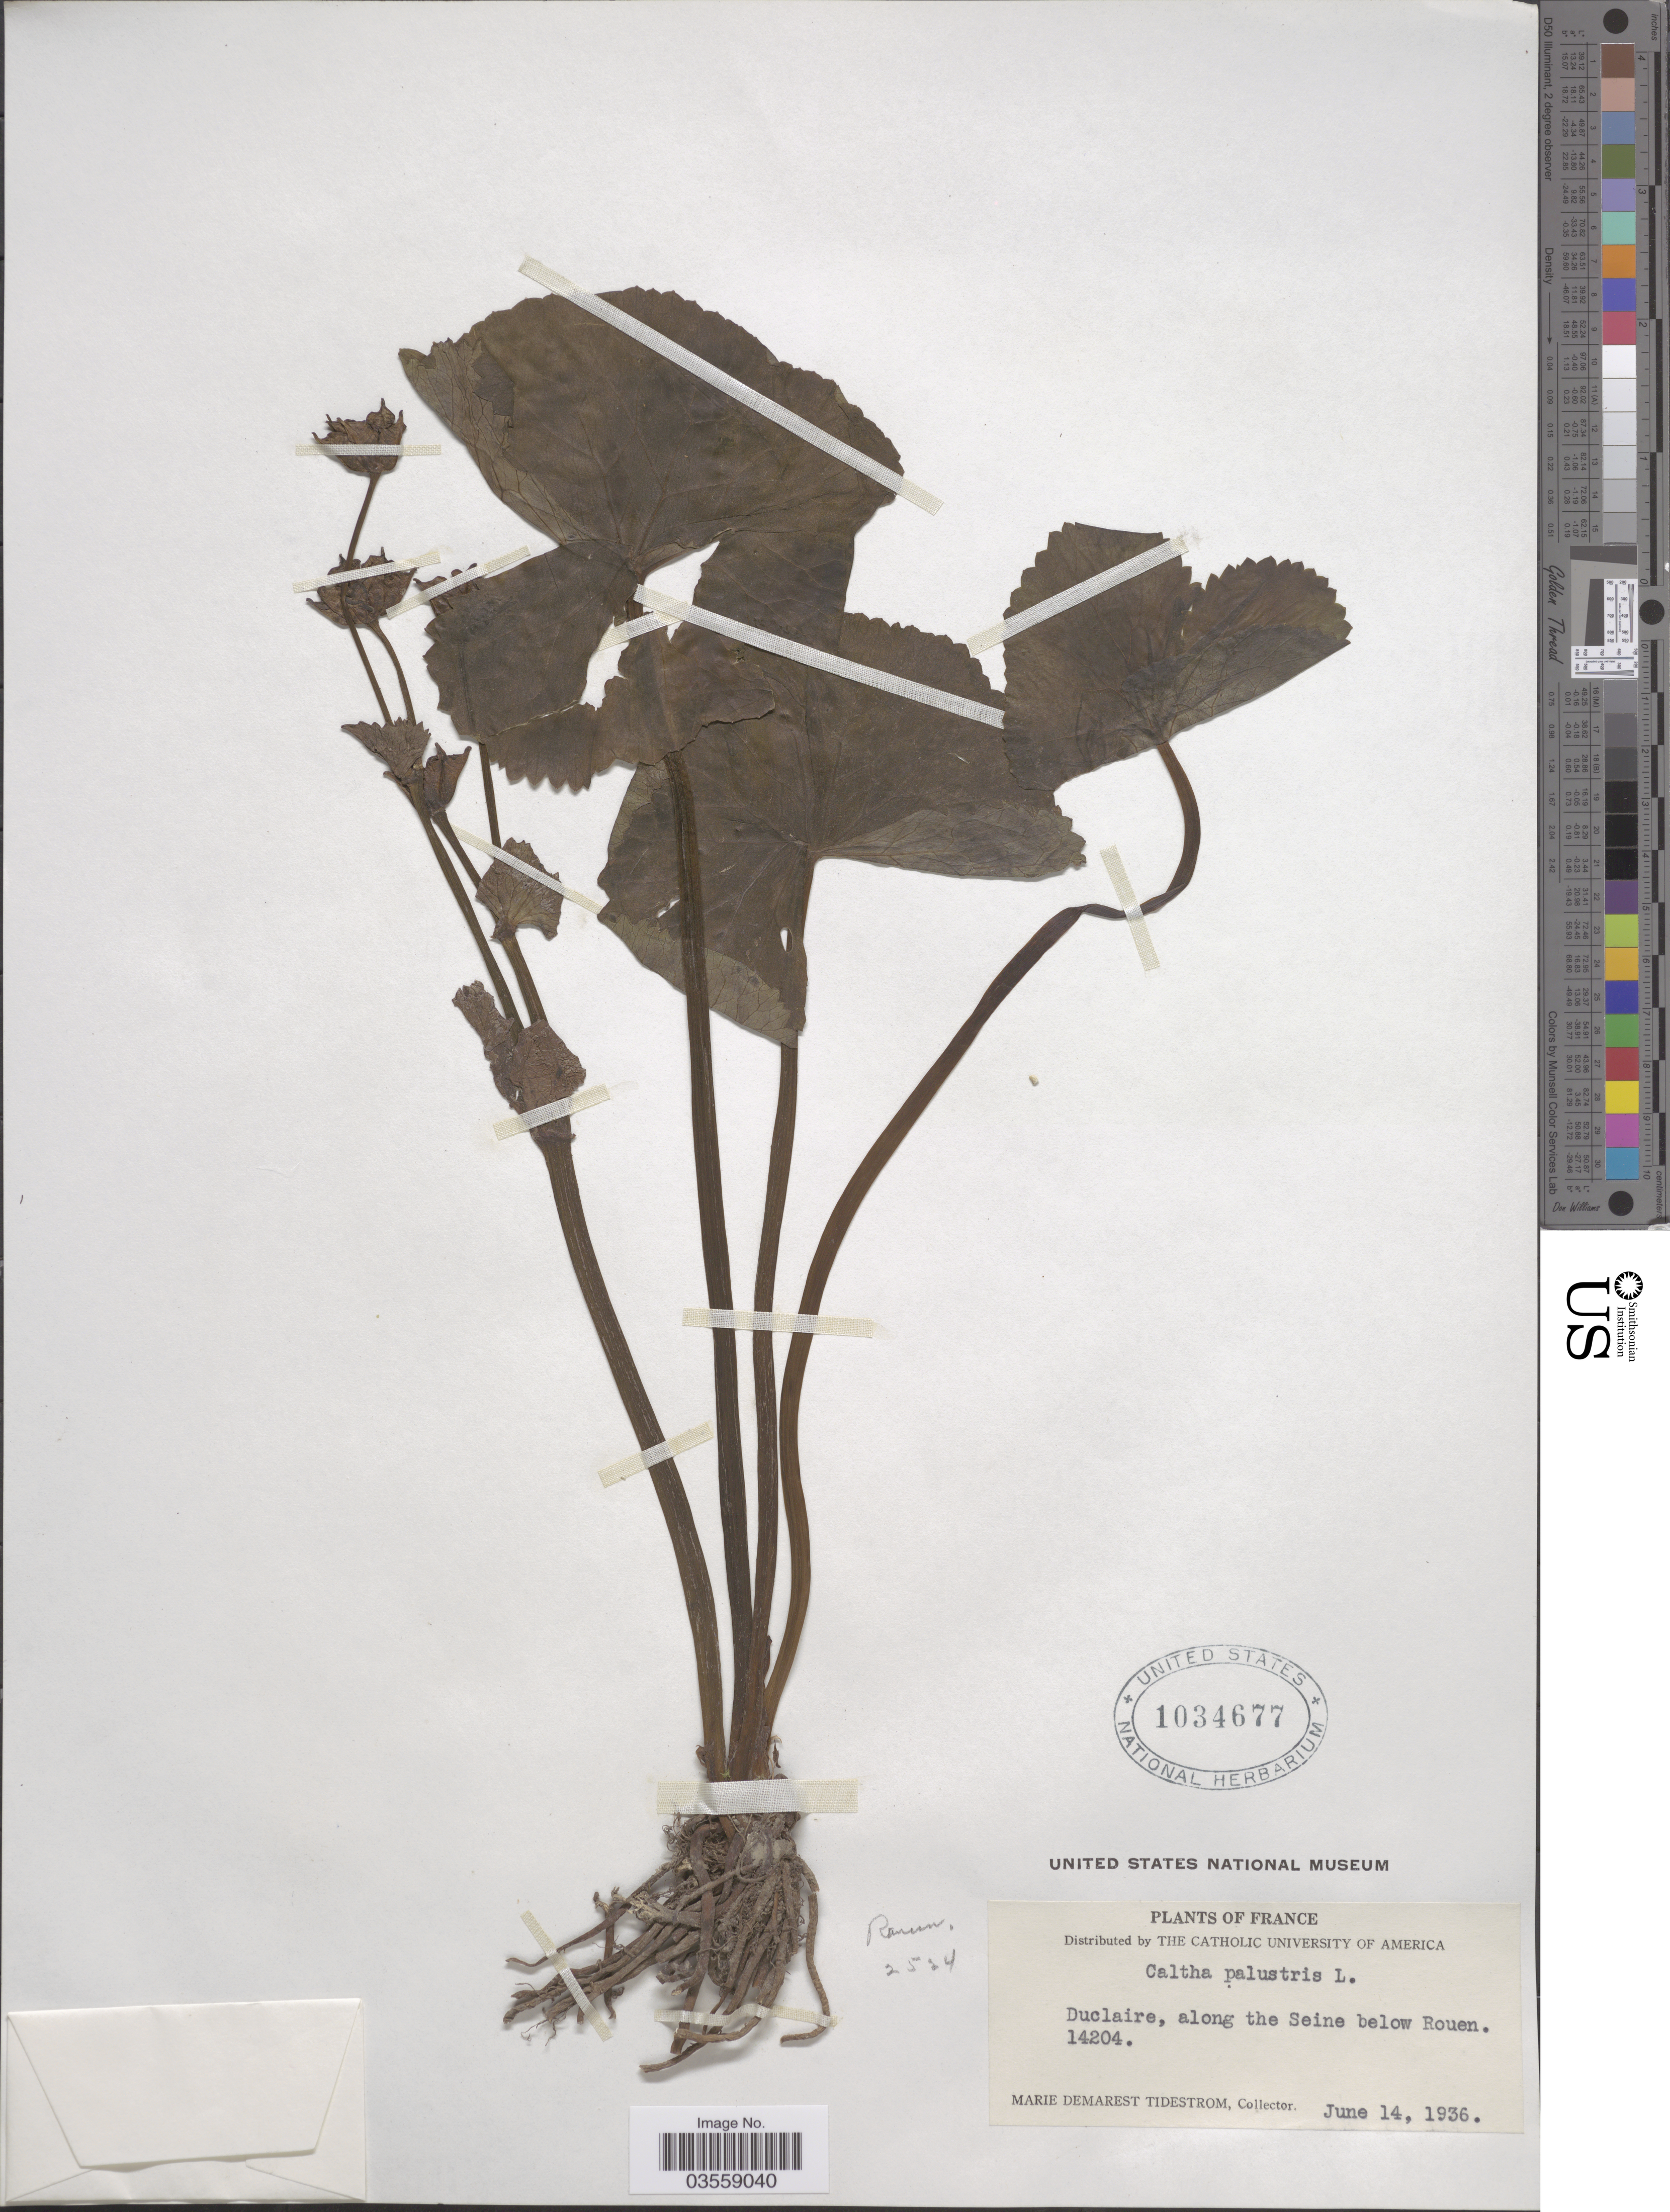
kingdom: Plantae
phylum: Tracheophyta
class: Magnoliopsida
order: Ranunculales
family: Ranunculaceae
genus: Caltha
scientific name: Caltha palustris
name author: L.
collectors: M. Tidestrom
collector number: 14204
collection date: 1936-06-14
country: France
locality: Duclaire, along the Seine below Rouen.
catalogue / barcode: US 1034677